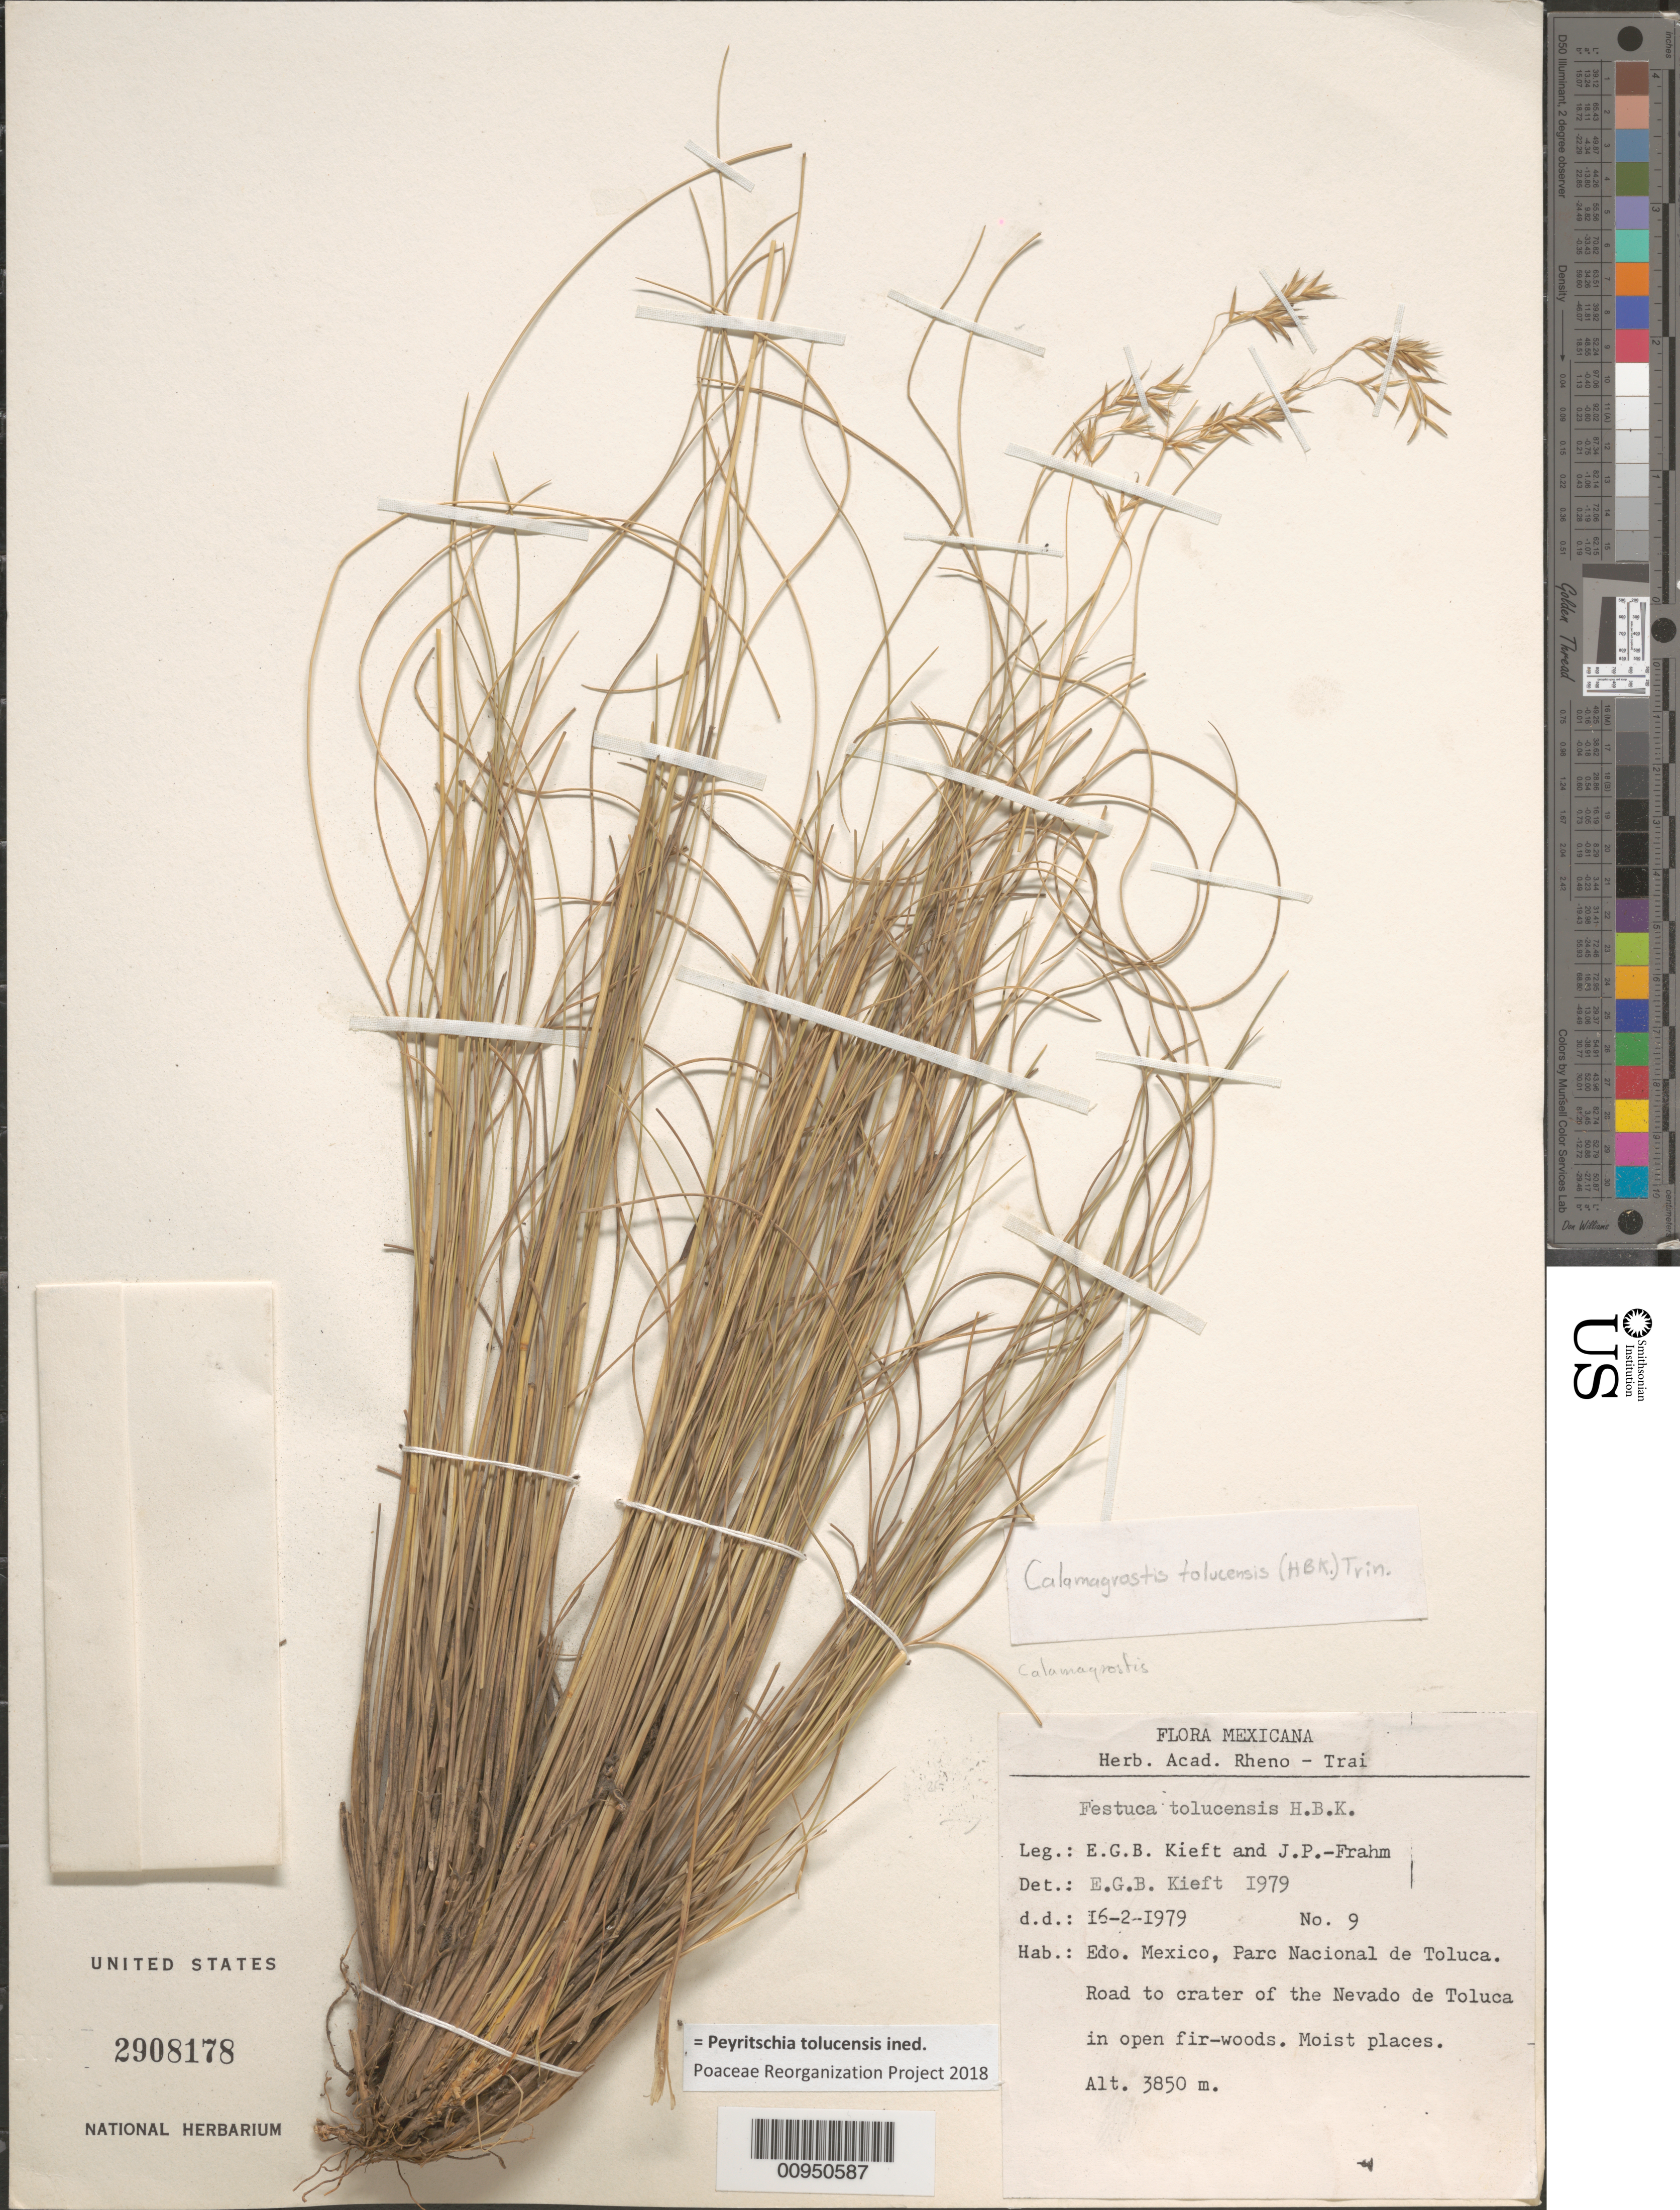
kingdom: Plantae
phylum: Tracheophyta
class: Liliopsida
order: Poales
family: Poaceae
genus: Peyritschia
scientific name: Peyritschia tolucensis ined.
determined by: Poaceae Reorganization Project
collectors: E. Kieft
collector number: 9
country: Mexico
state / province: México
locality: Parc Nacional de Toluca, Nevado de Toluca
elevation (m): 3850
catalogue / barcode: US 2908178